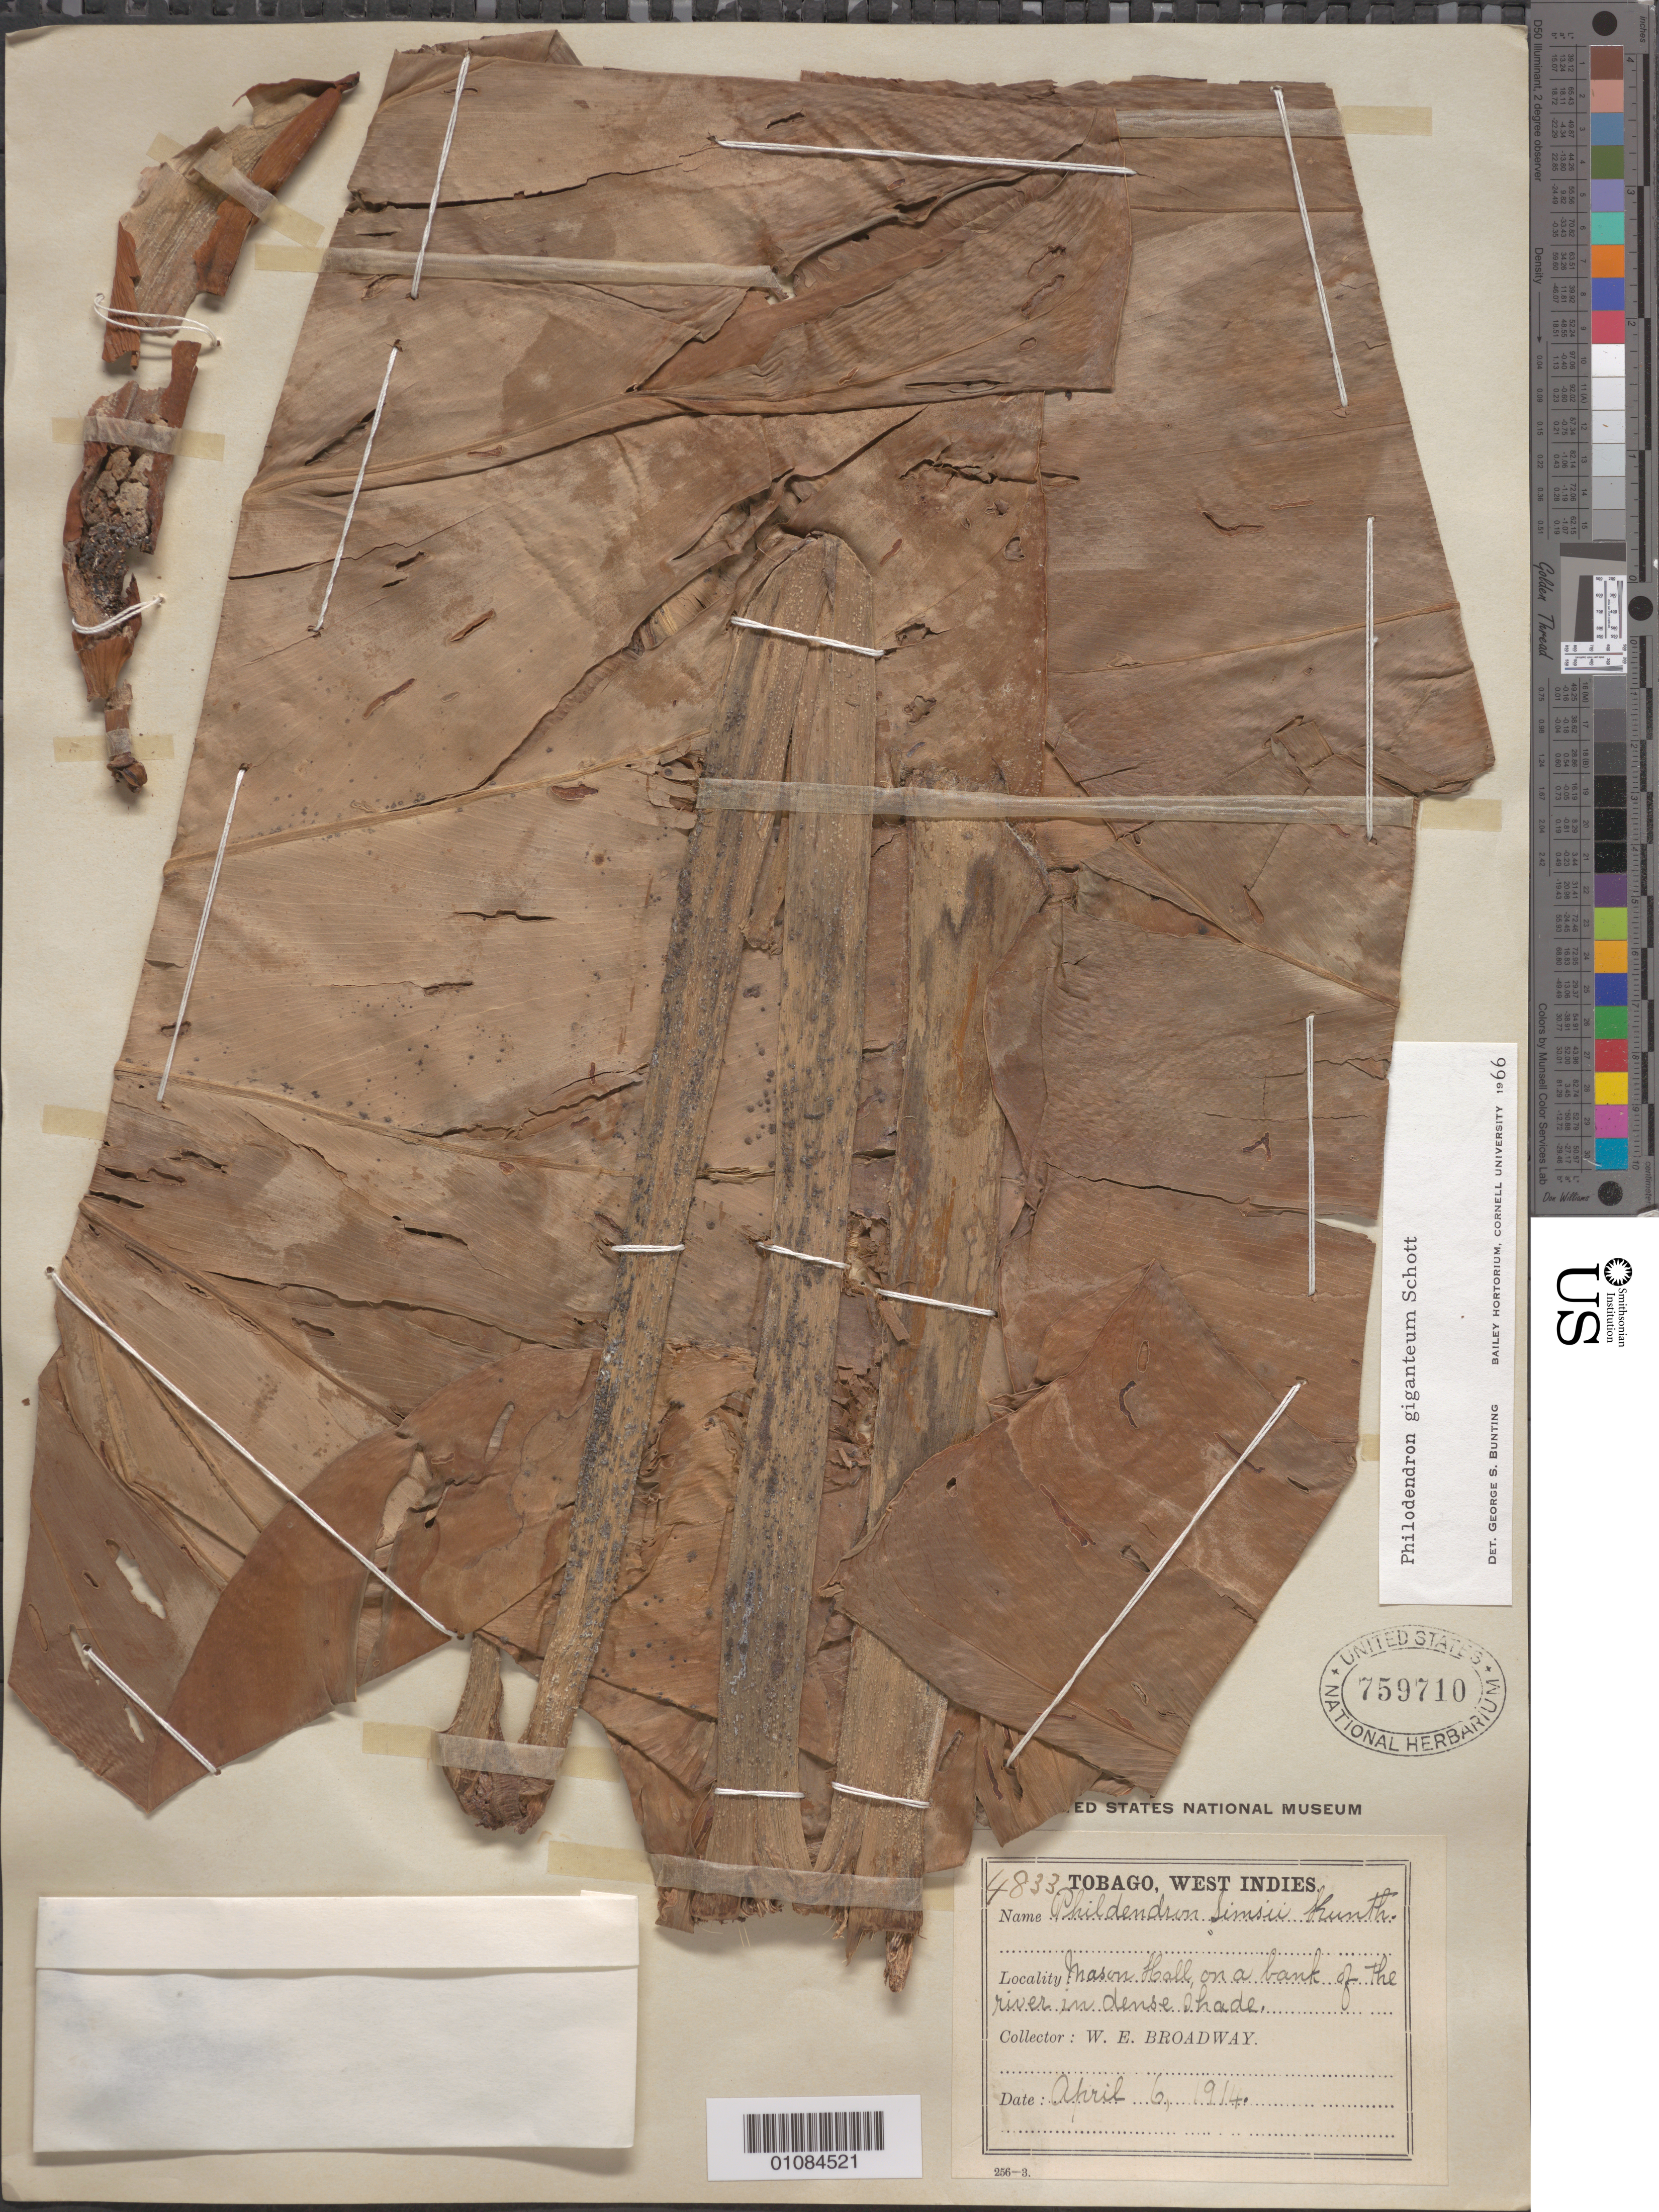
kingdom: Plantae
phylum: Tracheophyta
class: Liliopsida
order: Alismatales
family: Araceae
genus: Philodendron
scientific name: Philodendron giganteum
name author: Schott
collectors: W. E. Broadway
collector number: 4833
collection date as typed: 06 Apr 1914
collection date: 1914-04-06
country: Trinidad and Tobago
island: Tobago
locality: Mason Hall, on a bank of the river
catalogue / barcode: US 759710